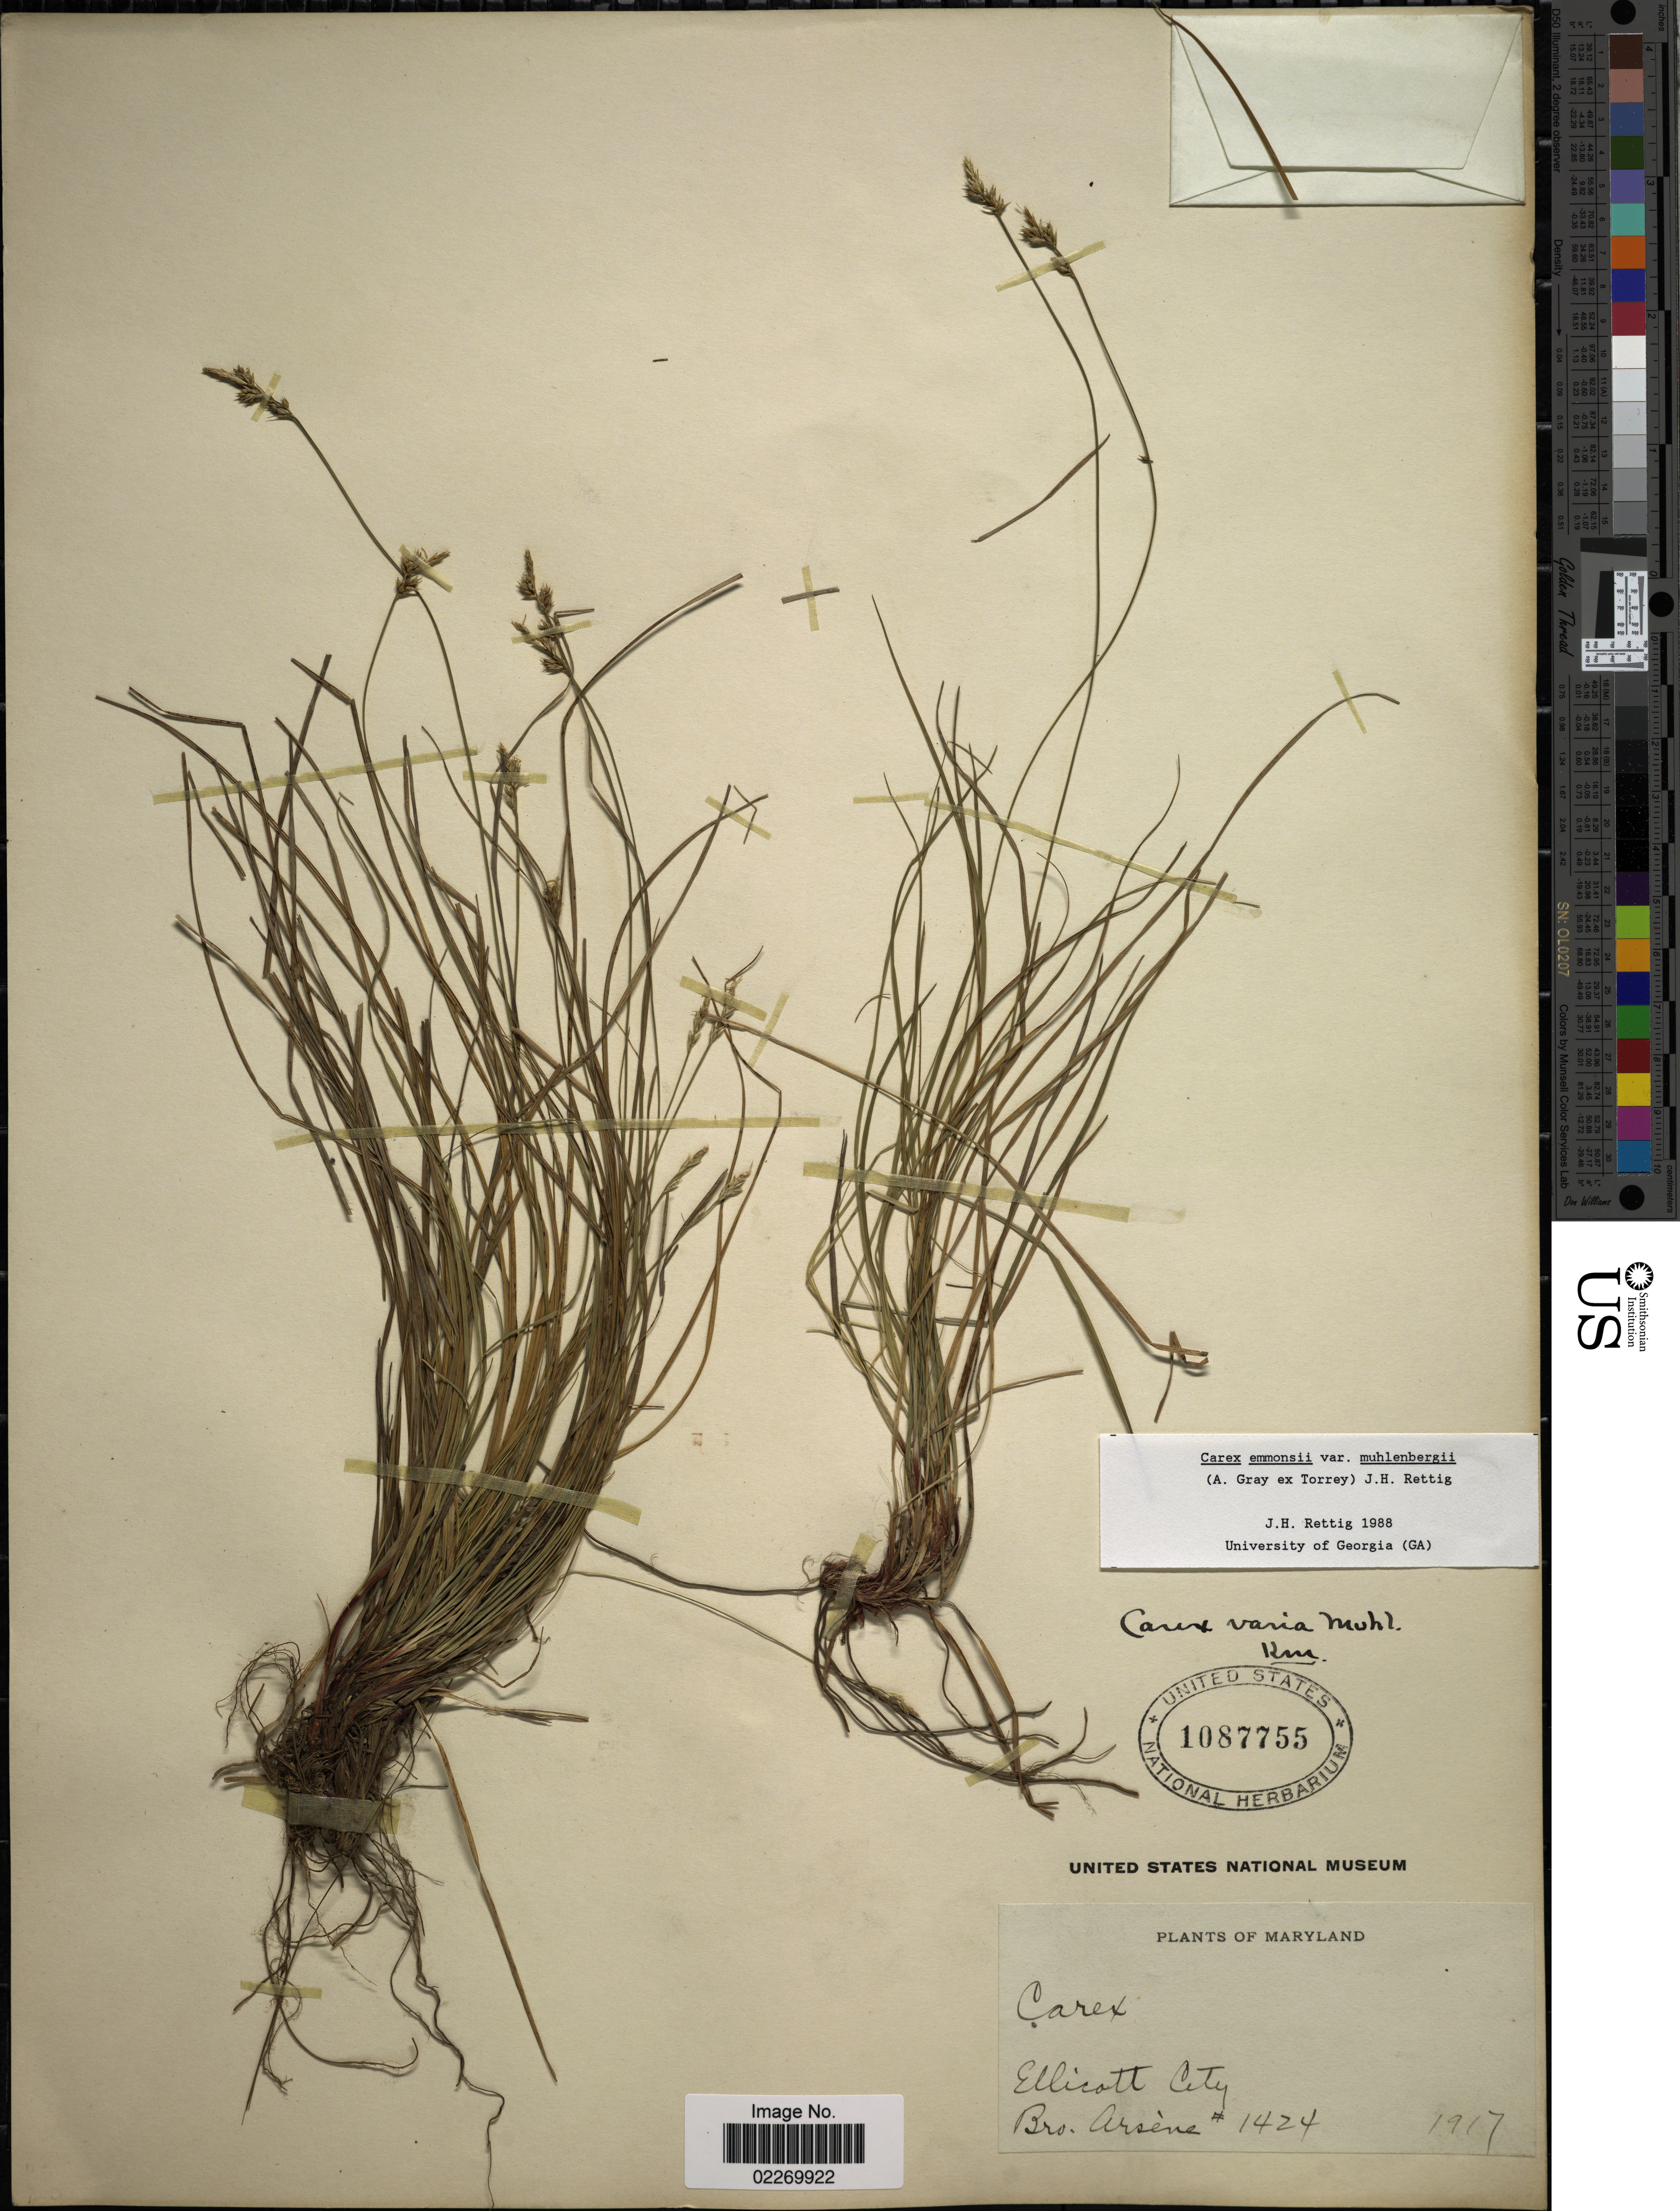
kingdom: Plantae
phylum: Tracheophyta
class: Liliopsida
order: Poales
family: Cyperaceae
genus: Carex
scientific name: Carex albicans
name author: Willd. ex Spreng.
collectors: F. Hyacinth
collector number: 1424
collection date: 1917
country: United States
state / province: Maryland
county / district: Howard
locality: Ellicot City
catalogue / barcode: US 1087755